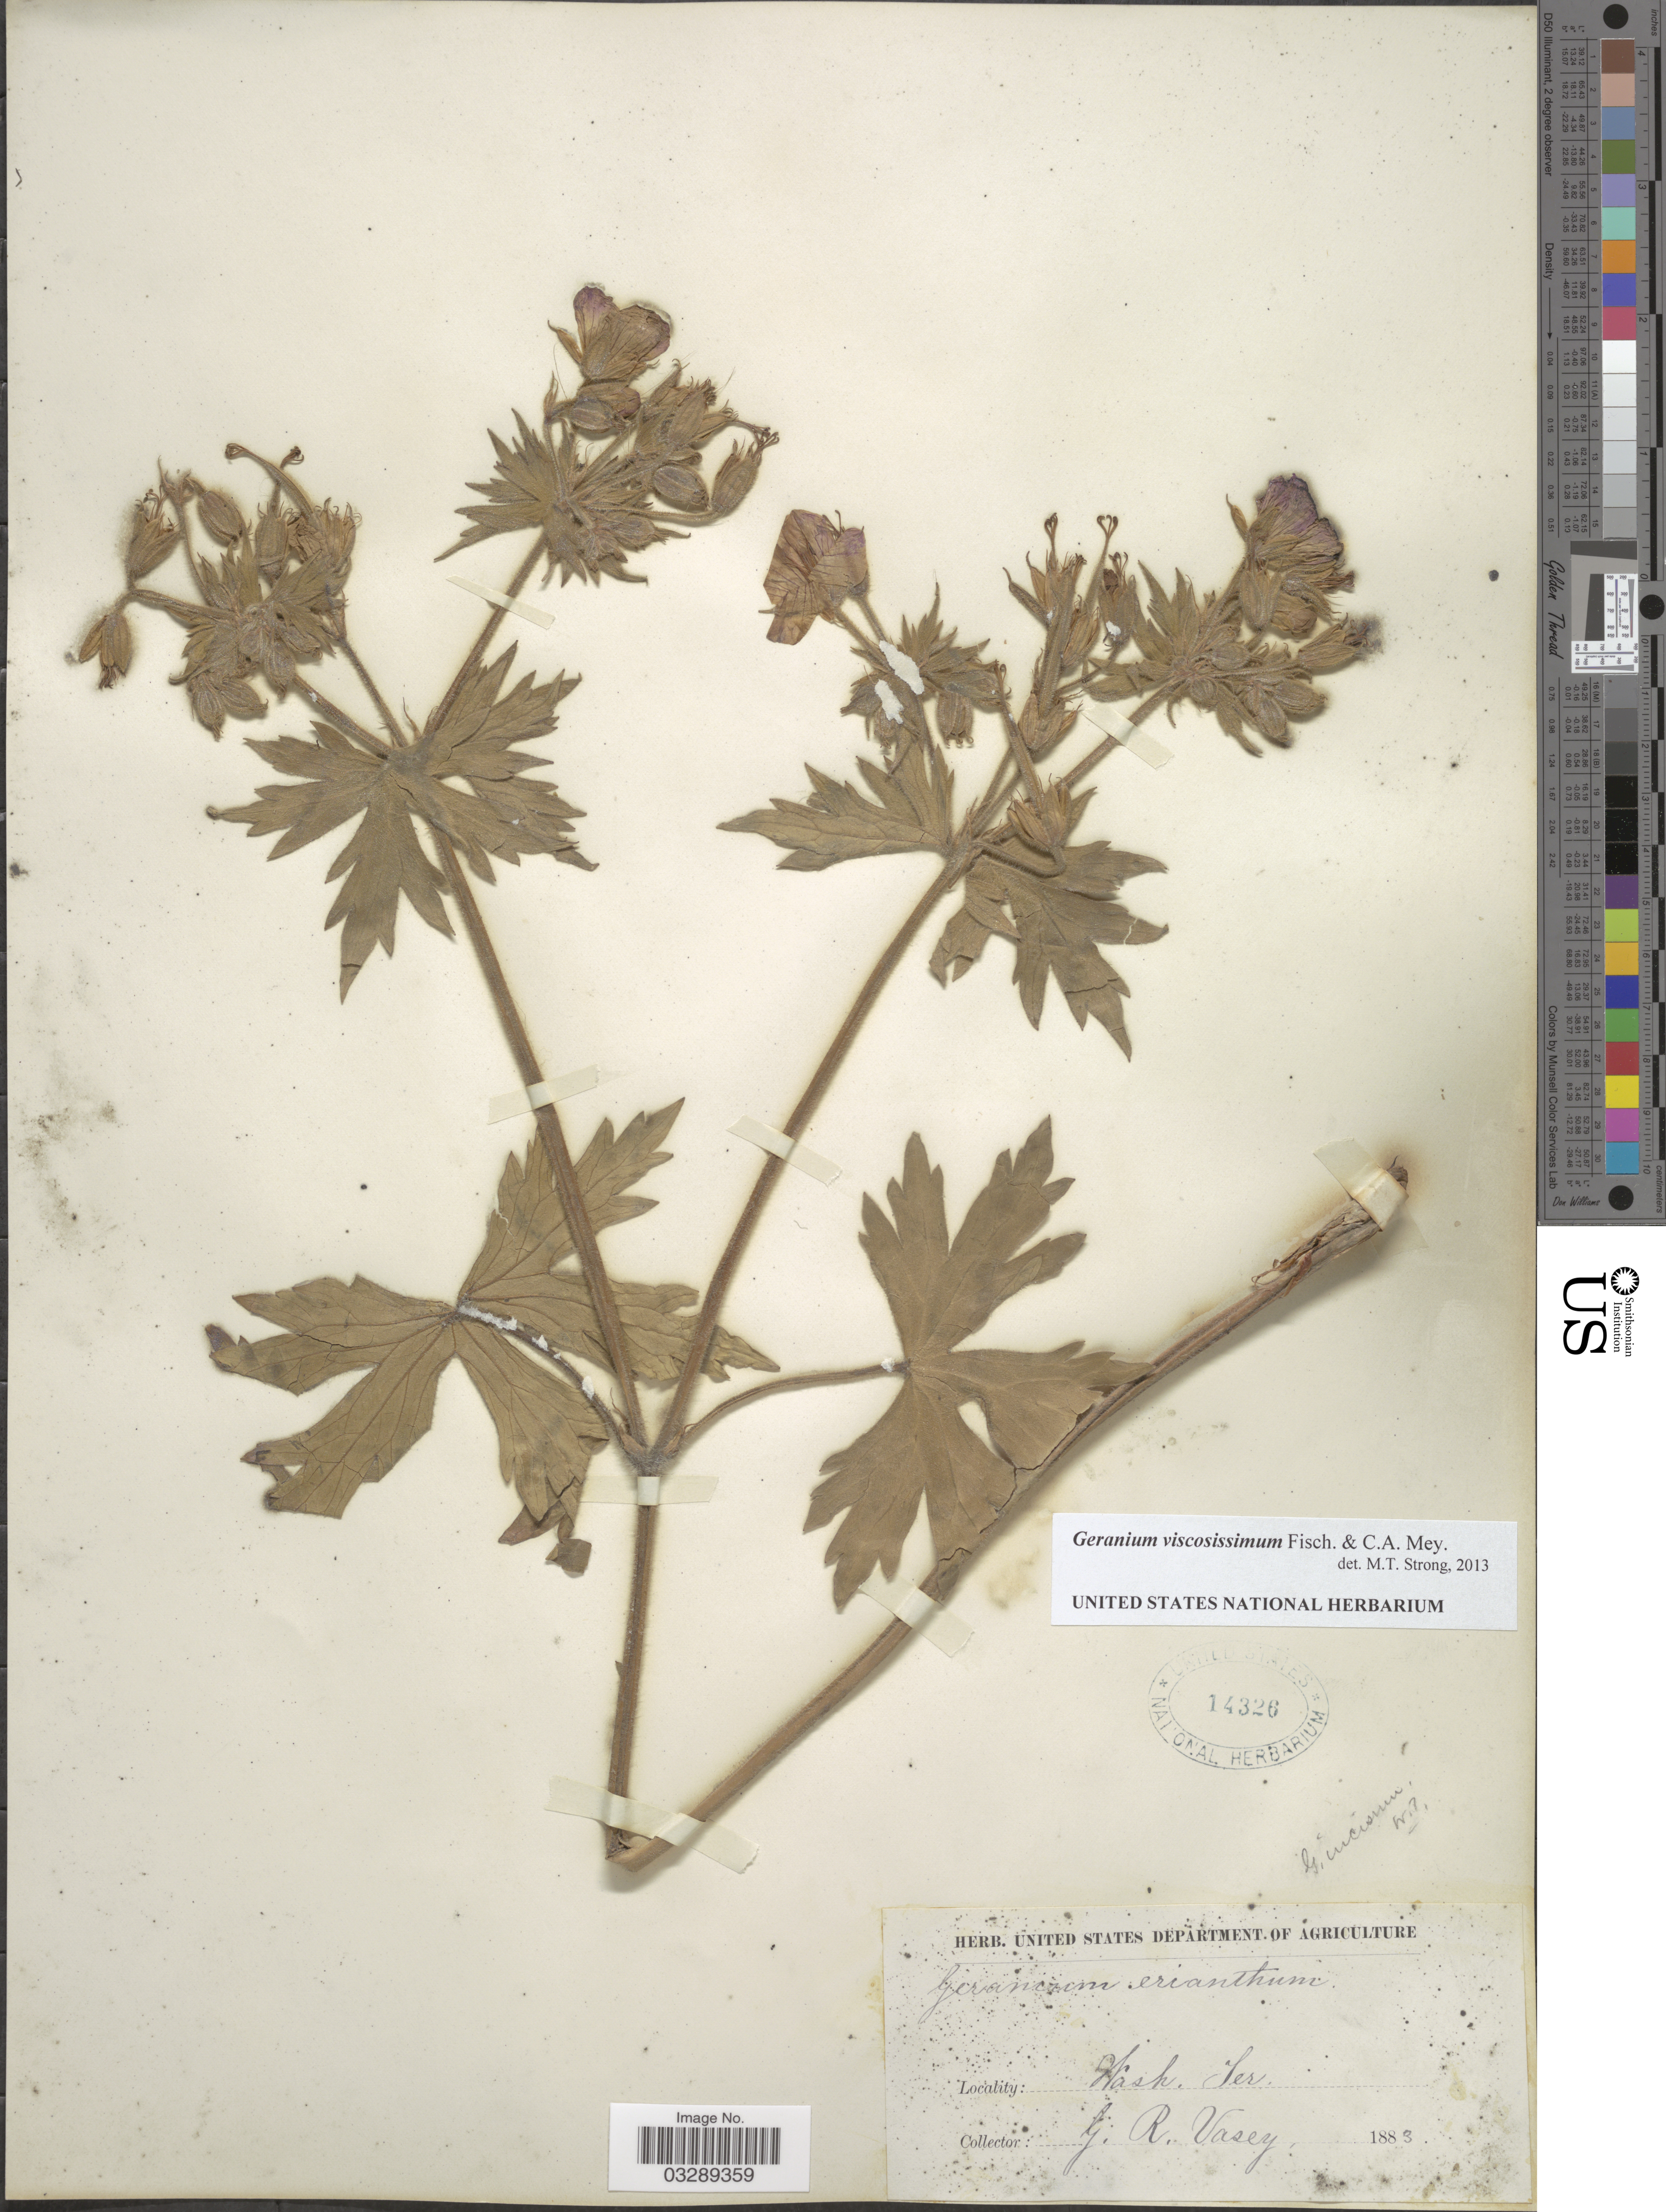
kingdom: Plantae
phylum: Tracheophyta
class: Magnoliopsida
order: Geraniales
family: Geraniaceae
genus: Geranium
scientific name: Geranium viscosissimum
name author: Fisch. & C.A. Mey.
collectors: G. R. Vasey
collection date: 1883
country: United States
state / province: Washington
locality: Wash. Ter.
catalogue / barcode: US 14326